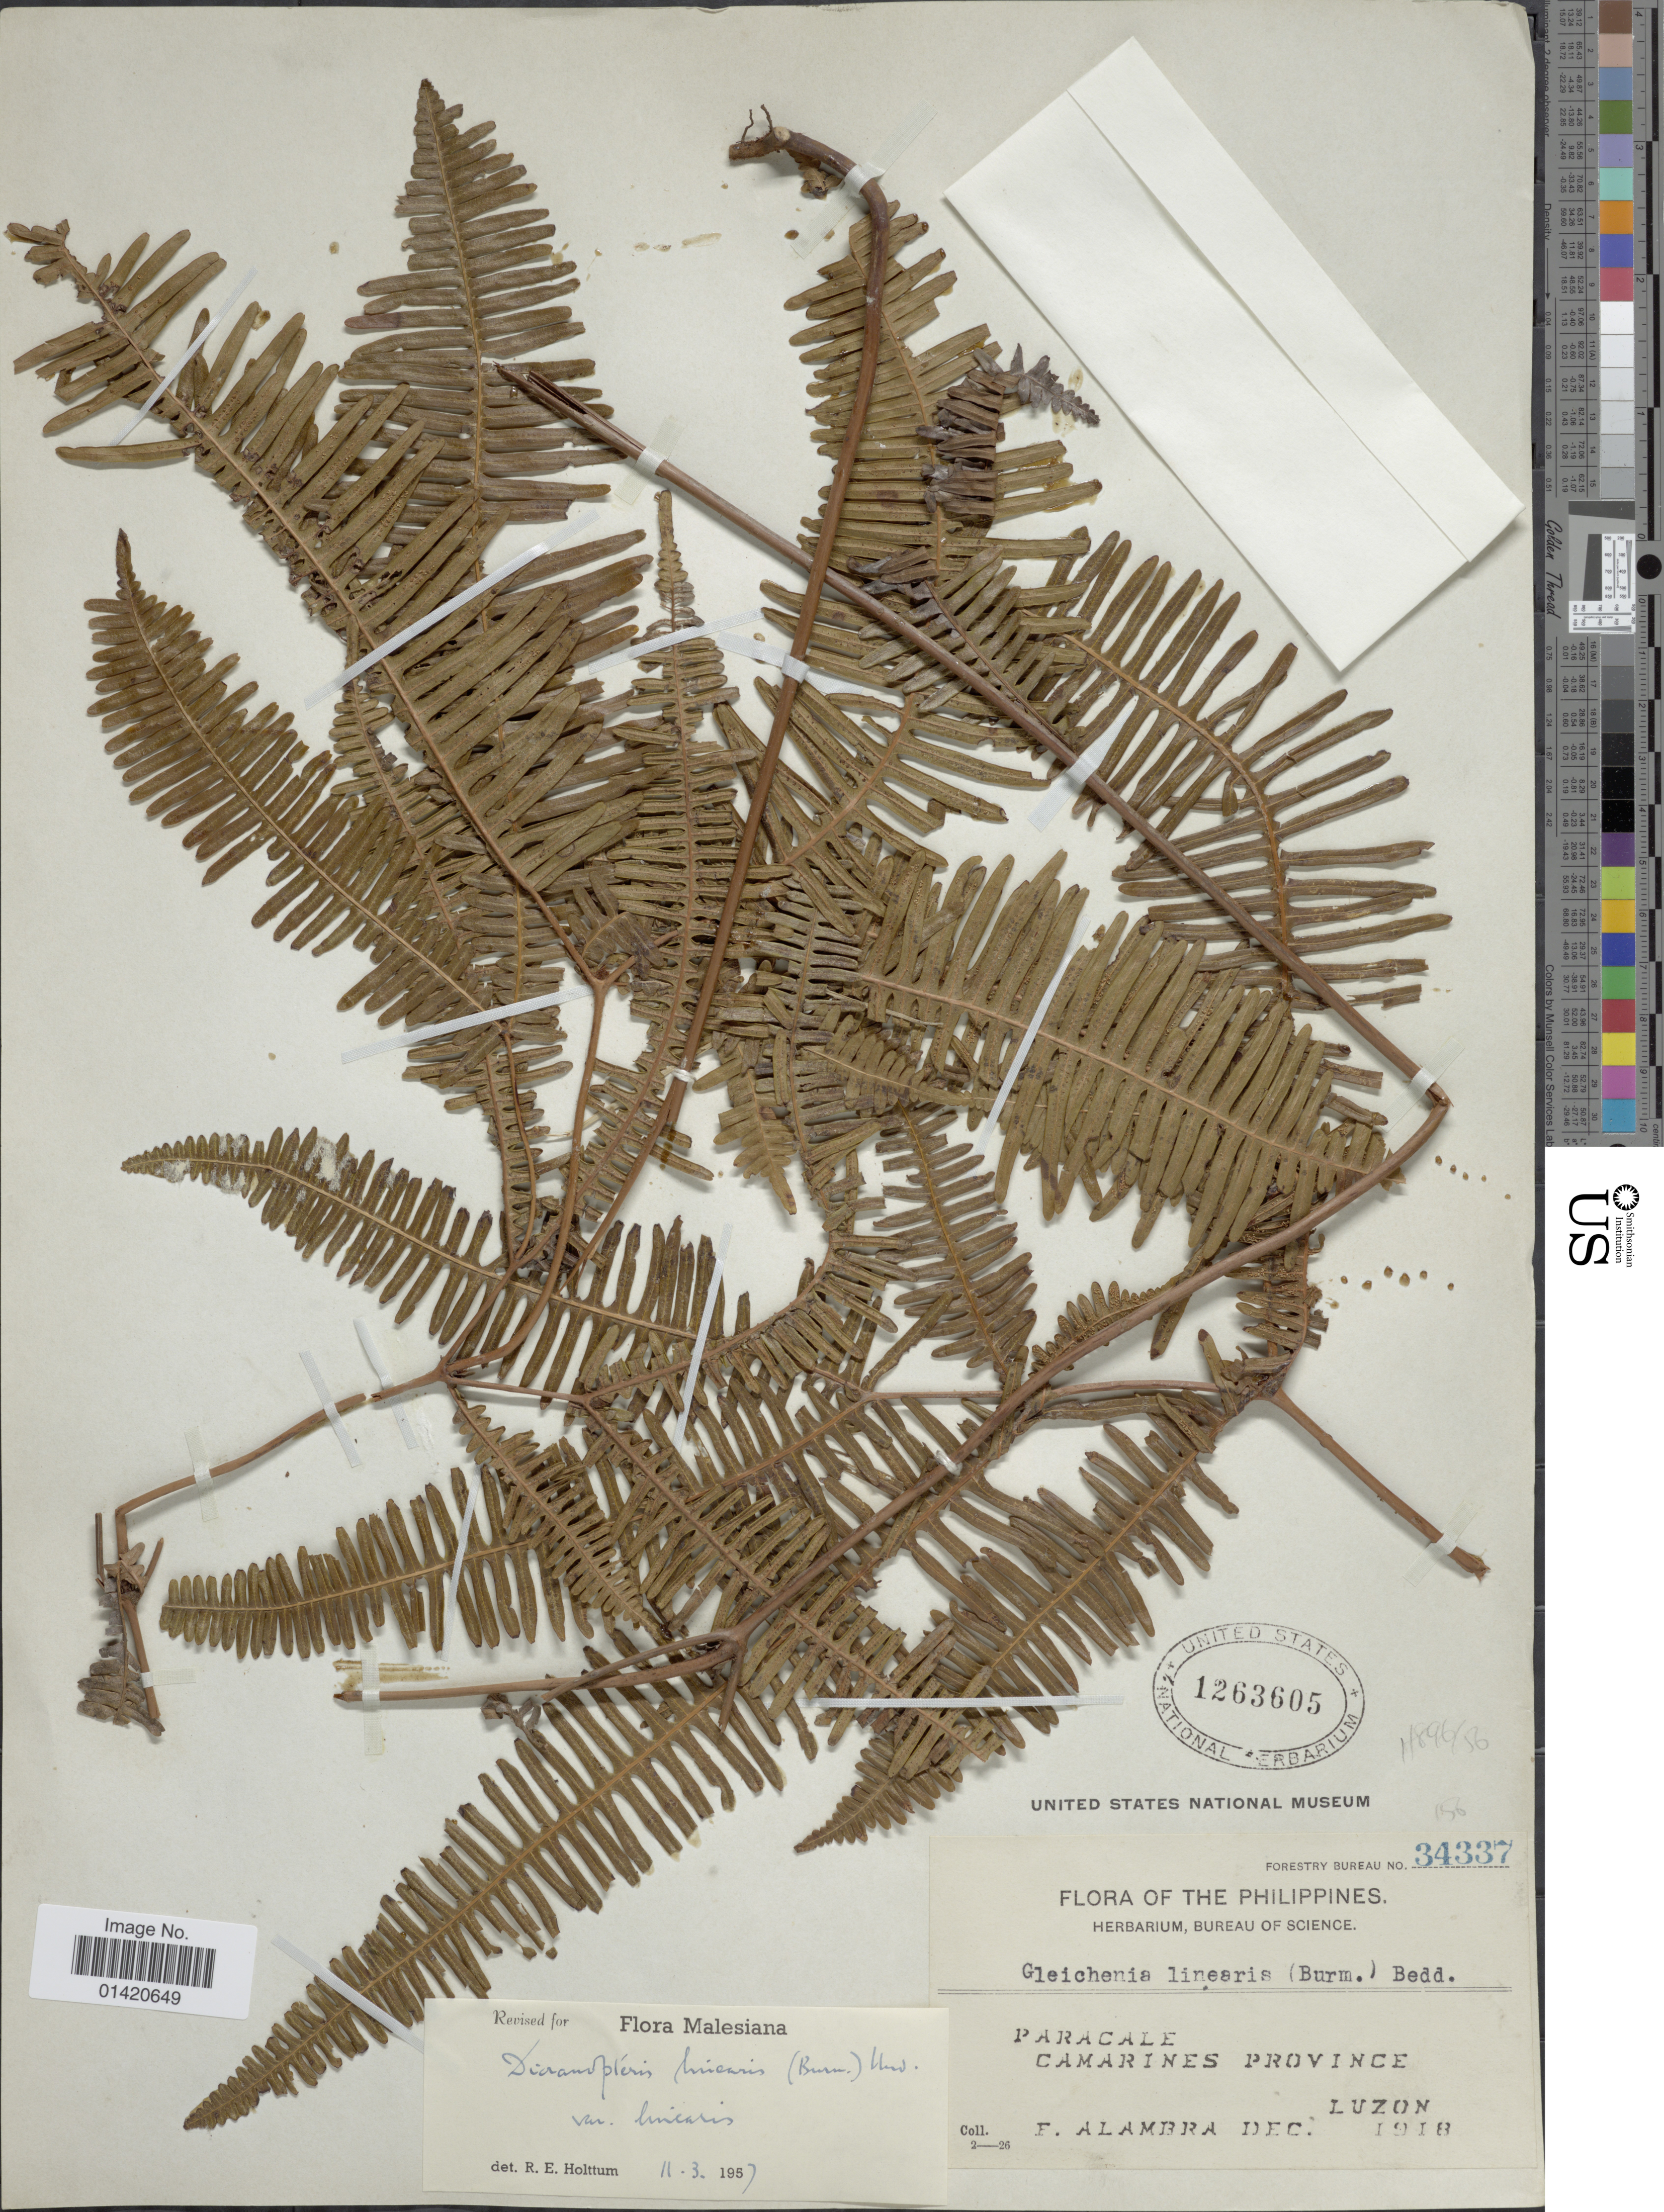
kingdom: Plantae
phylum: Tracheophyta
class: Polypodiopsida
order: Gleicheniales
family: Gleicheniaceae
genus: Dicranopteris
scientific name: Dicranopteris linearis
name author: (Burm. f.) Underw.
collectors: F. Alambra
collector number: Forestry of Bureau 34337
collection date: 1918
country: Philippines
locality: Paracale, Camarines Province, Luzon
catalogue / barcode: US 1263605